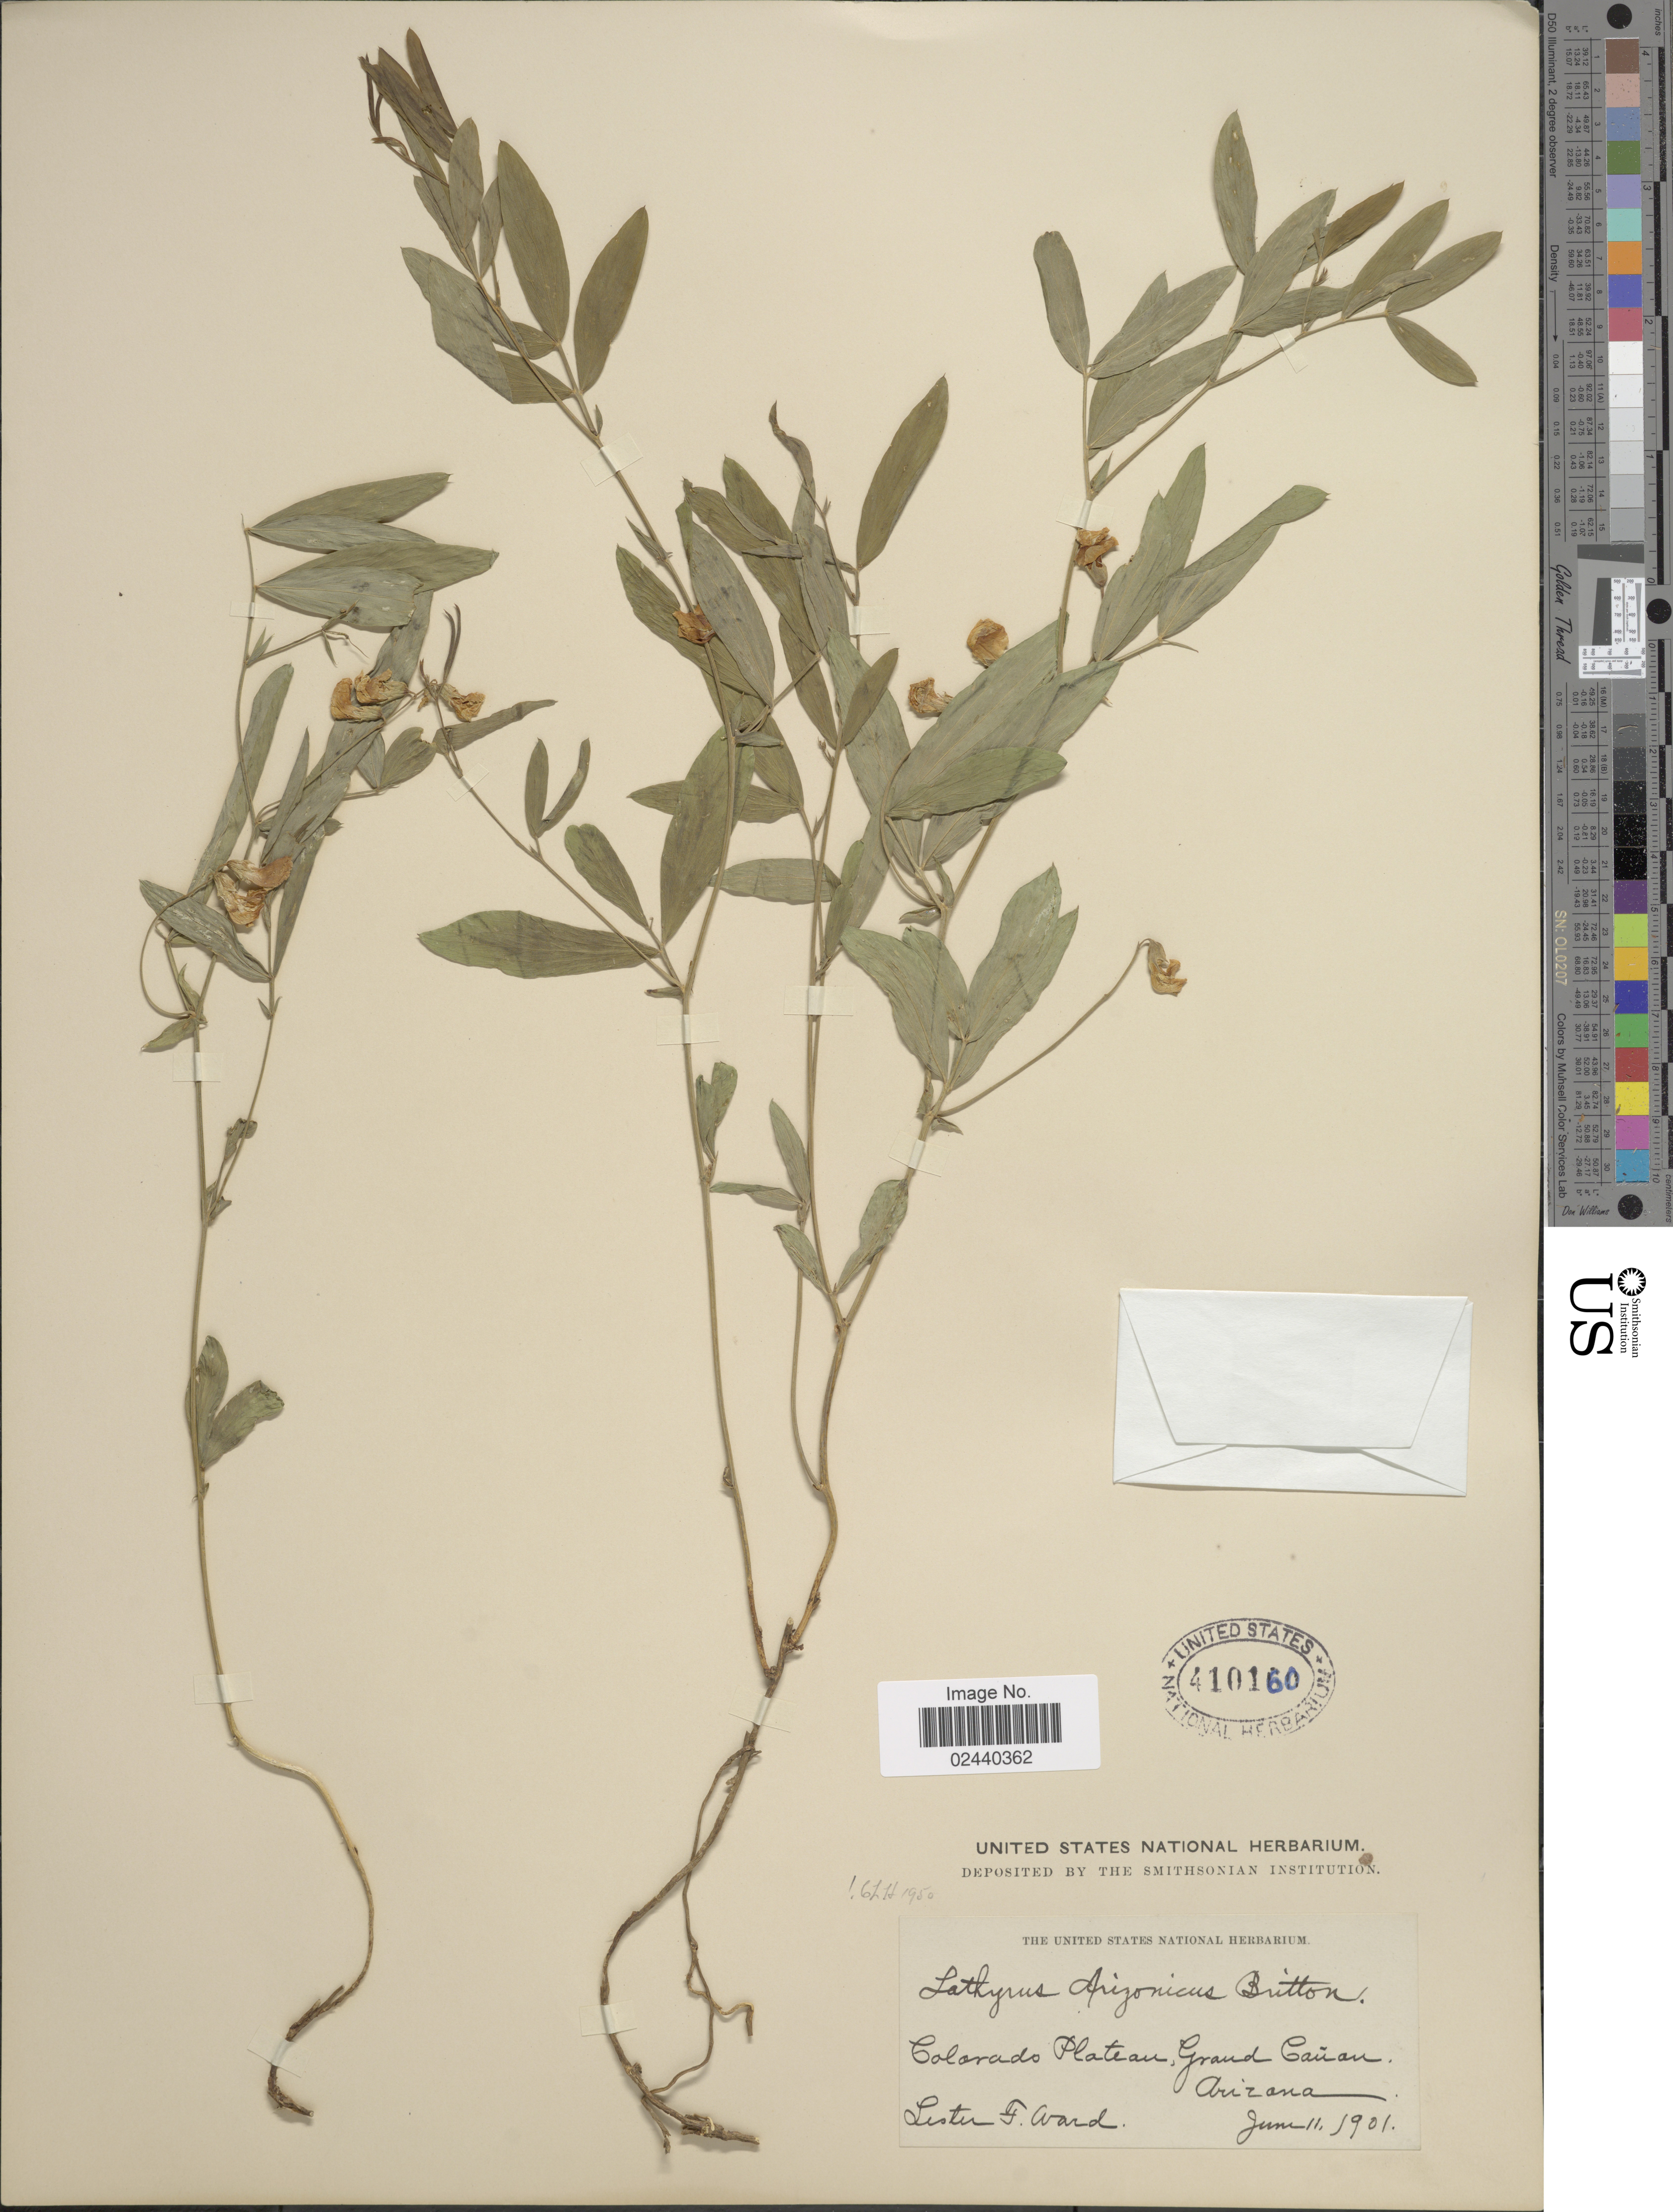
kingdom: Plantae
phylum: Tracheophyta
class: Magnoliopsida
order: Fabales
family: Fabaceae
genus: Lathyrus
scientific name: Lathyrus arizonicus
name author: Britton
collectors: L. F. Ward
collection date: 1901-06-11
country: United States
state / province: Arizona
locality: Colorado Plateau, Grand Canon.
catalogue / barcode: US 410160